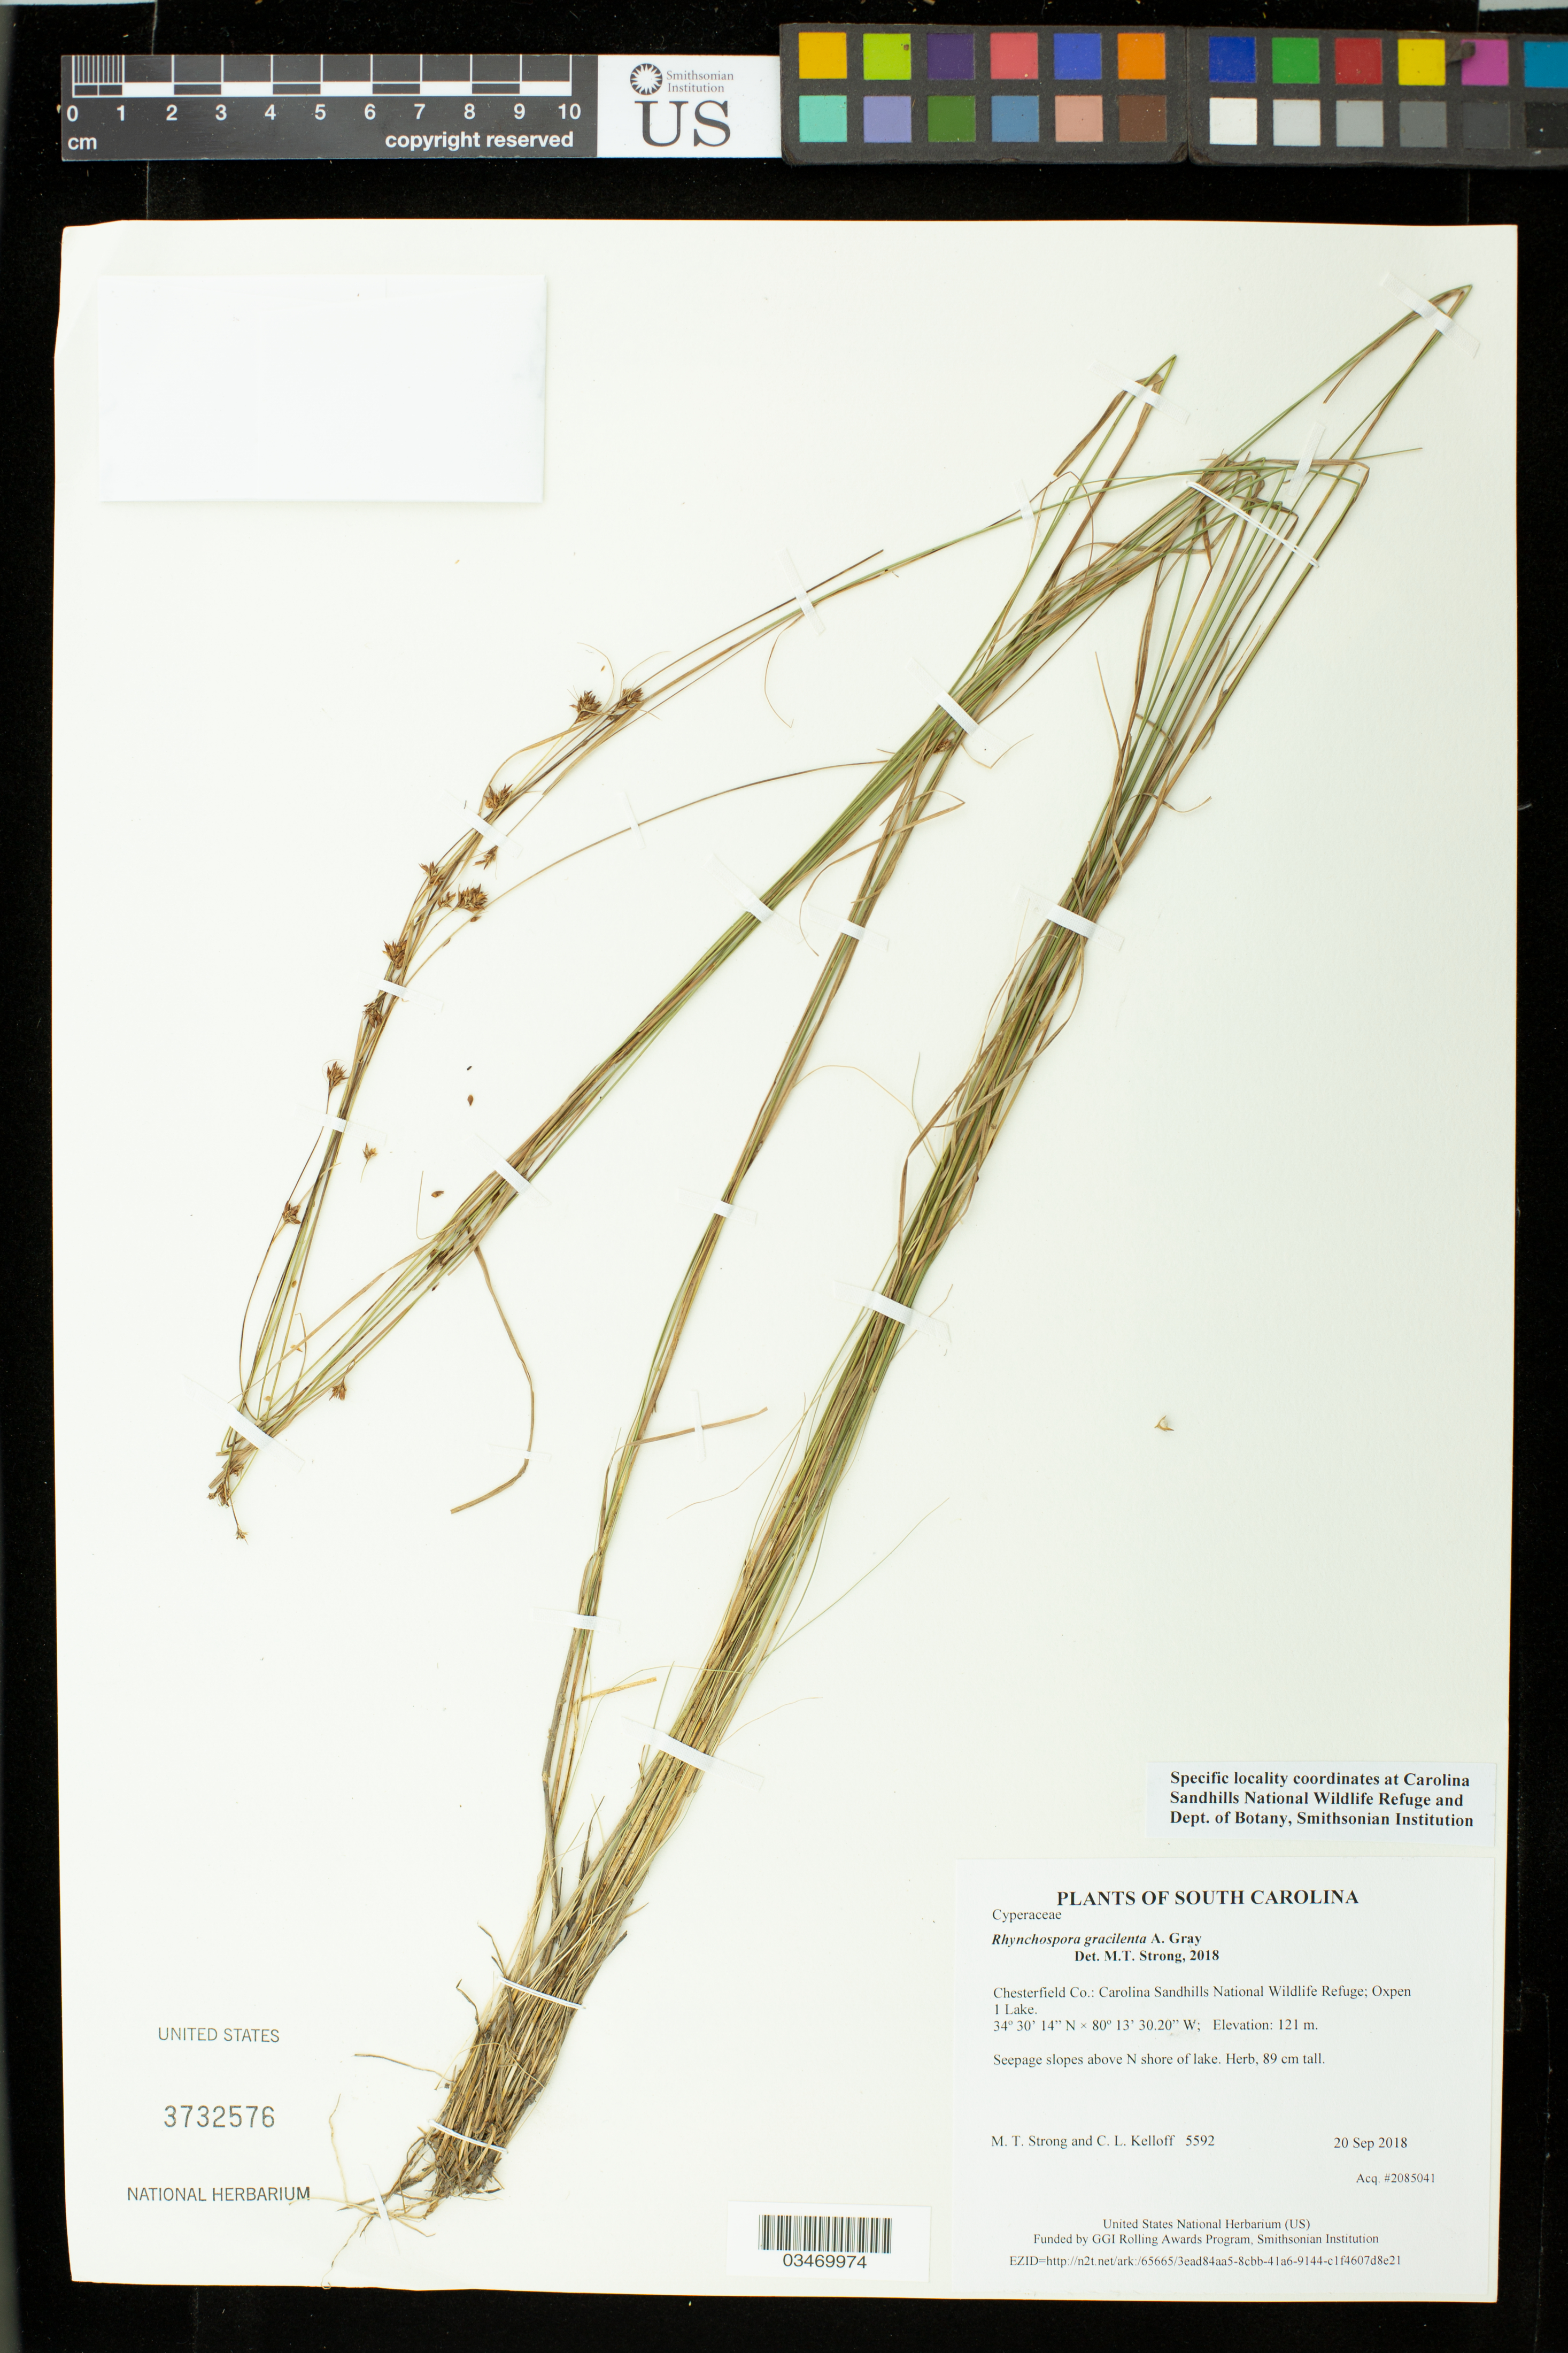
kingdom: Plantae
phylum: Tracheophyta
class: Liliopsida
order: Poales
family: Cyperaceae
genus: Rhynchospora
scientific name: Rhynchospora gracilenta A. Gray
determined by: Strong, M. T., (US), Smithsonian Institution - National Museum of Natural History (UNITED STATES)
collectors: M. T. Strong & C. L. Kelloff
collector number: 5592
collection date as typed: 20 Sep 2018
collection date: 2018-09-20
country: United States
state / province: South Carolina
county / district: Chesterfield Co.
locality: Carolina Sandhills National Wildlife Refuge; Oxpen 1 seepage slopes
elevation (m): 121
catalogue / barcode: US 3732576